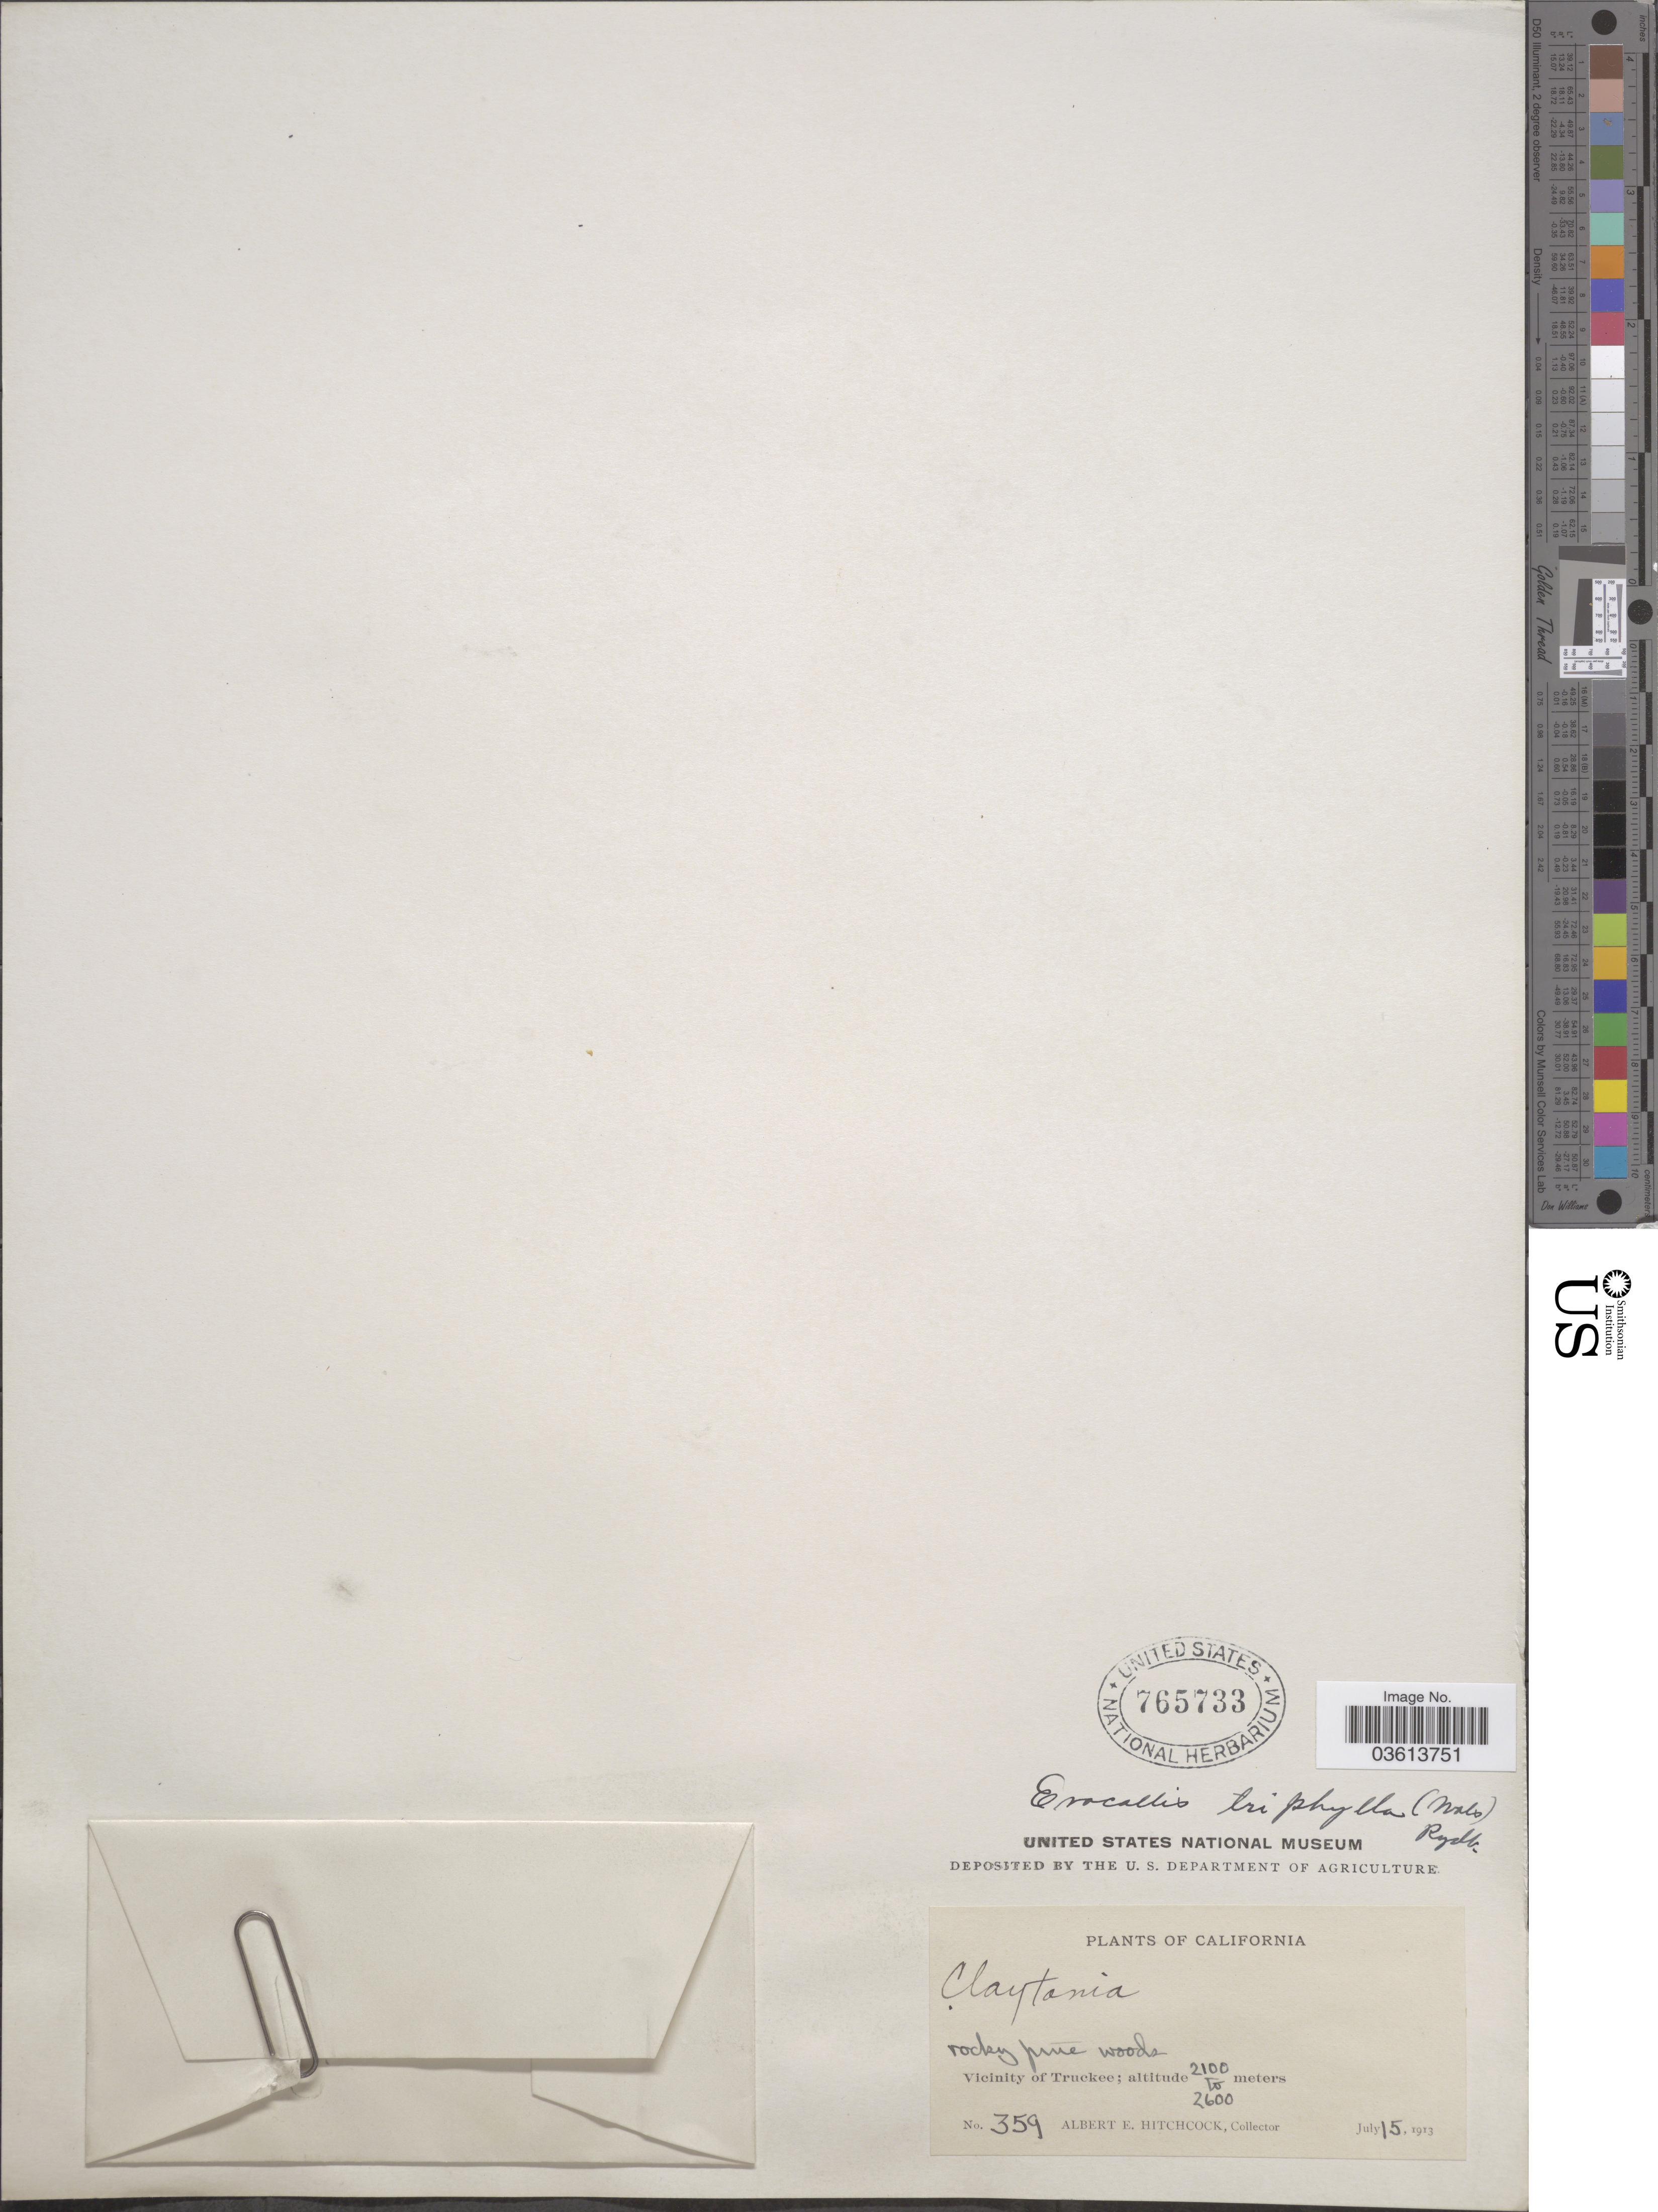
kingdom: Plantae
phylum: Tracheophyta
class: Magnoliopsida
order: Caryophyllales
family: Montiaceae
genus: Erocallis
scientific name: Erocallis triphylla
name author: (S. Watson) Rydb.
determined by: Strong, Mark T., (BOT), Smithsonian Institution - National Museum of Natural History (UNITED STATES)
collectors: A. Hitchcock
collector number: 359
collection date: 1913-07-15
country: United States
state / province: California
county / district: Nevada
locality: Vicinity of Truckee.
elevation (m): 2100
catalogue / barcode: US 765733